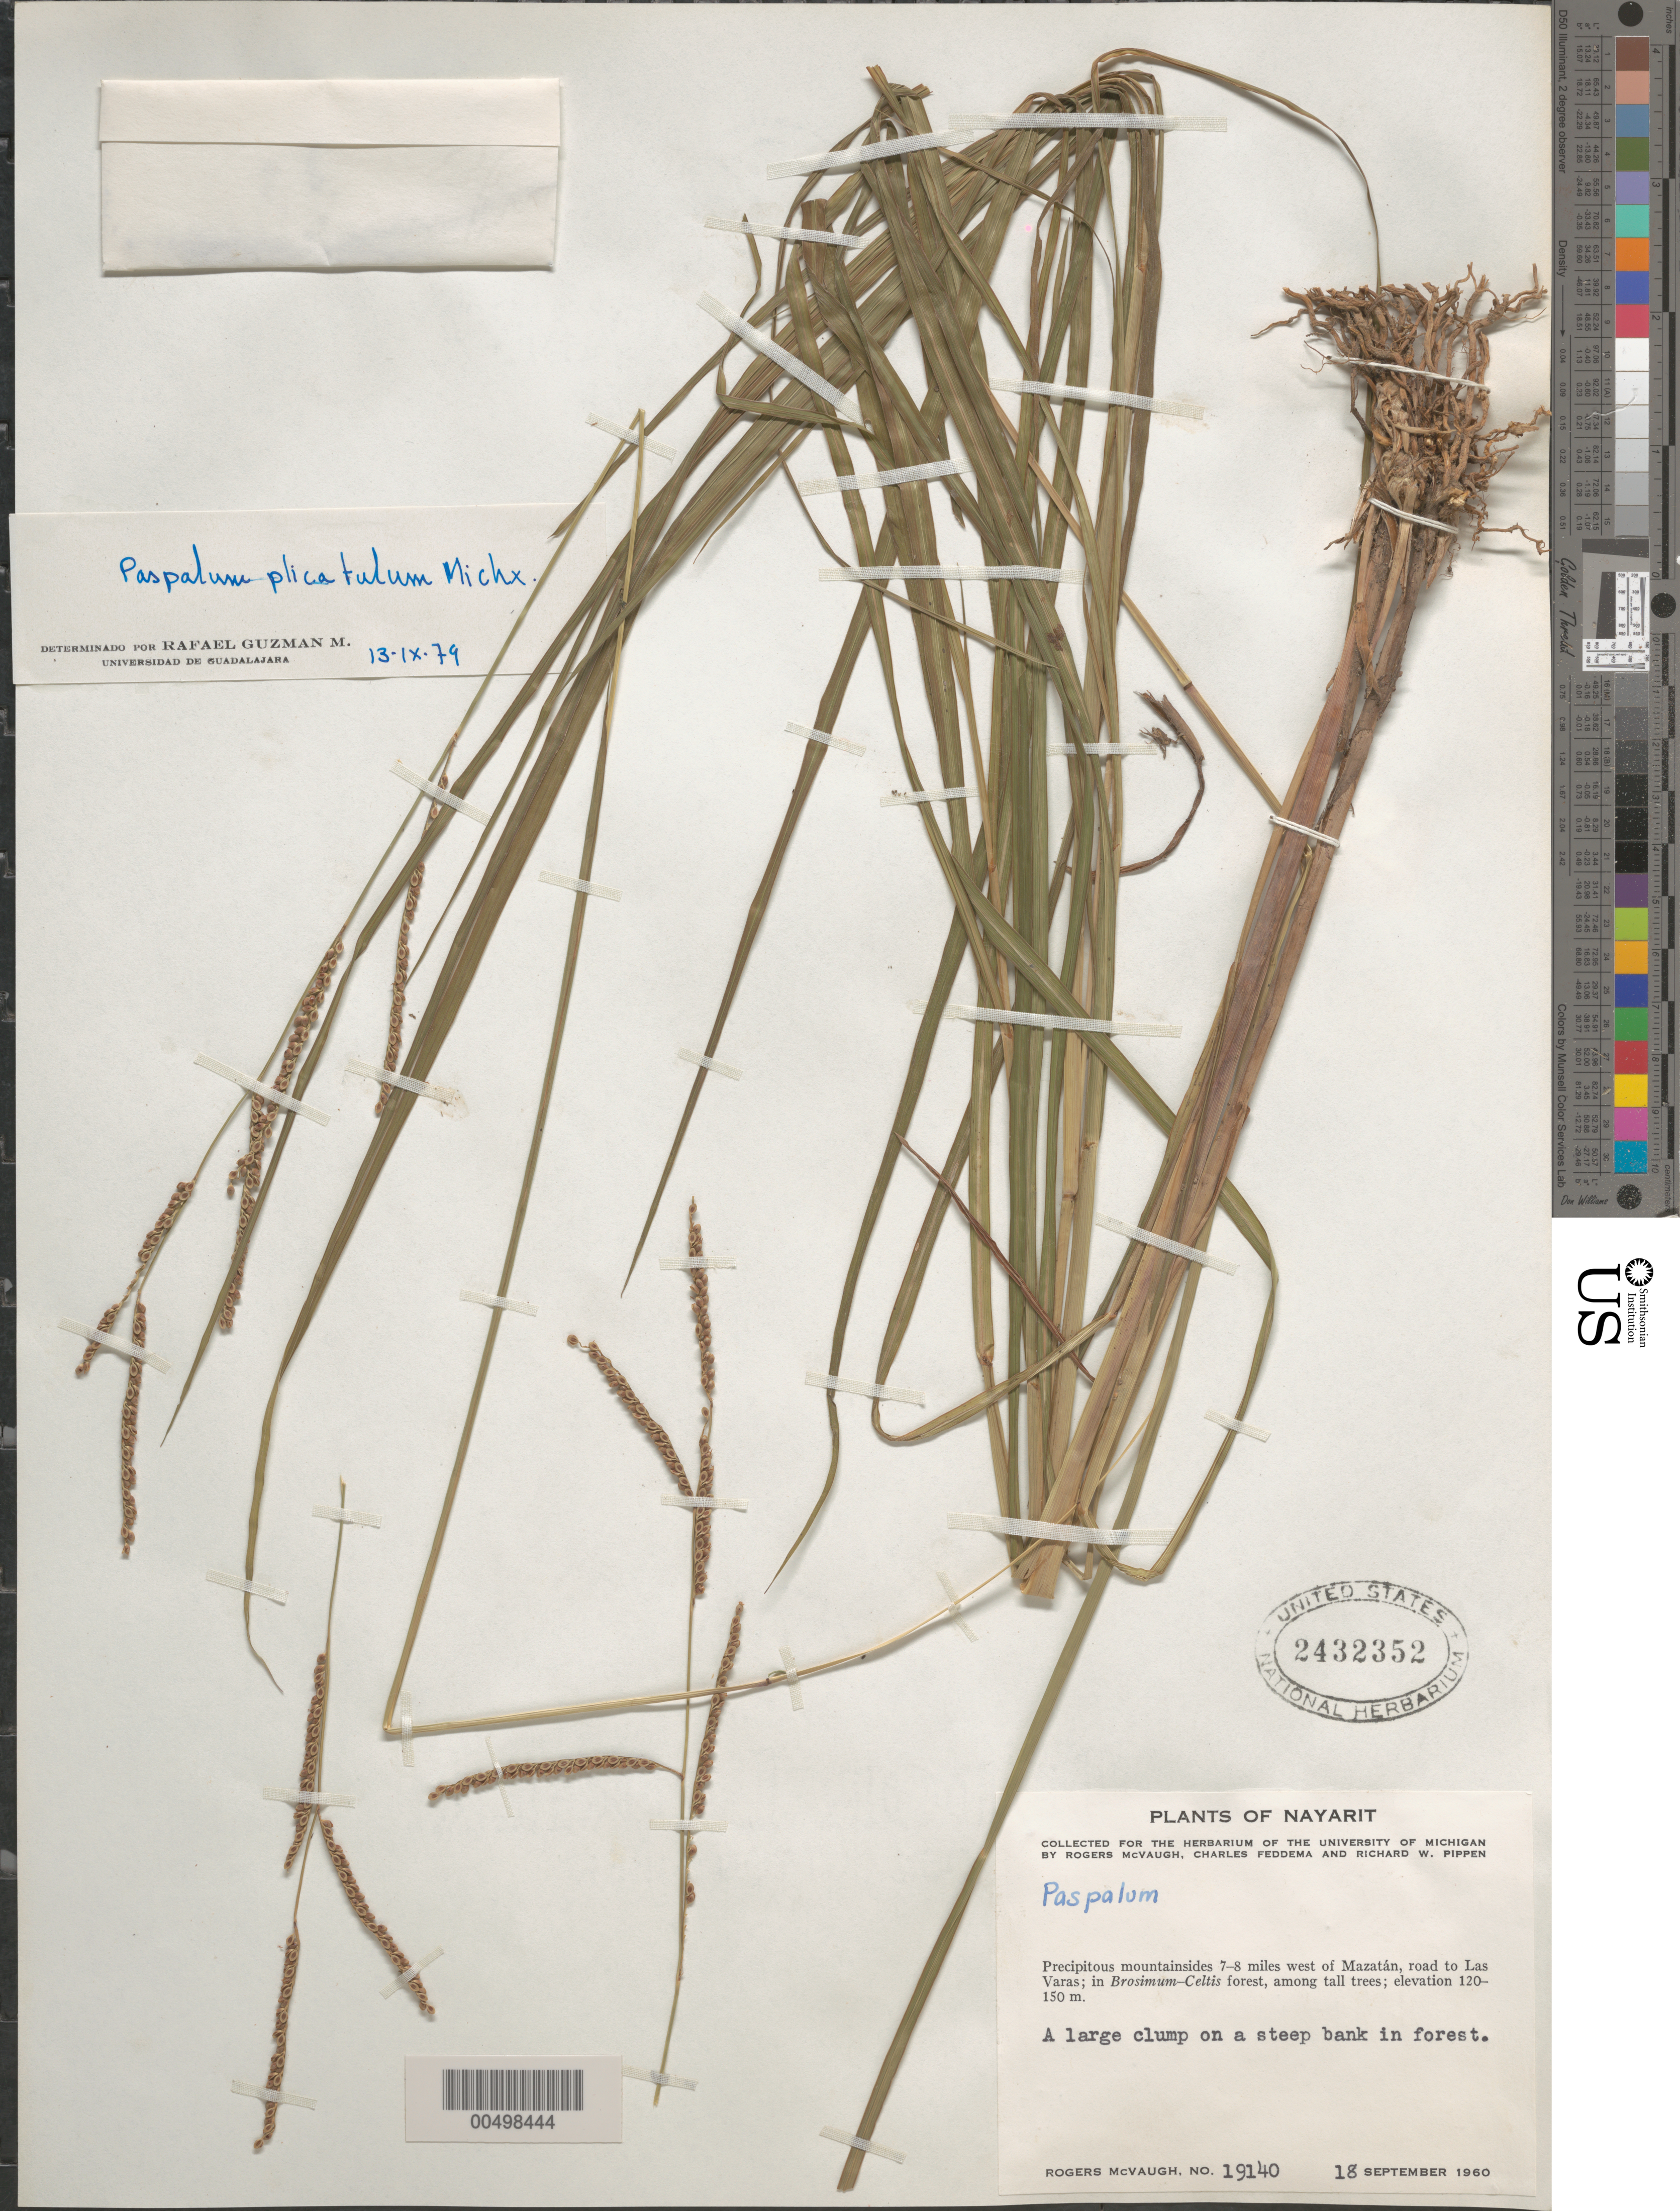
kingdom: Plantae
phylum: Tracheophyta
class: Liliopsida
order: Poales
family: Poaceae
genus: Paspalum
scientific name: Paspalum plicatulum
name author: Michx.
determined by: Guzman-M., R.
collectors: R. McVaugh, C. Feddema & R. W. Pippen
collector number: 19140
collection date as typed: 18 Sep 1960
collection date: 1960-09-18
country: Mexico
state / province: Nayarit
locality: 7-8 mi W of Mazatán, road to Las Varas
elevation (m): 120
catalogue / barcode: US 2432352